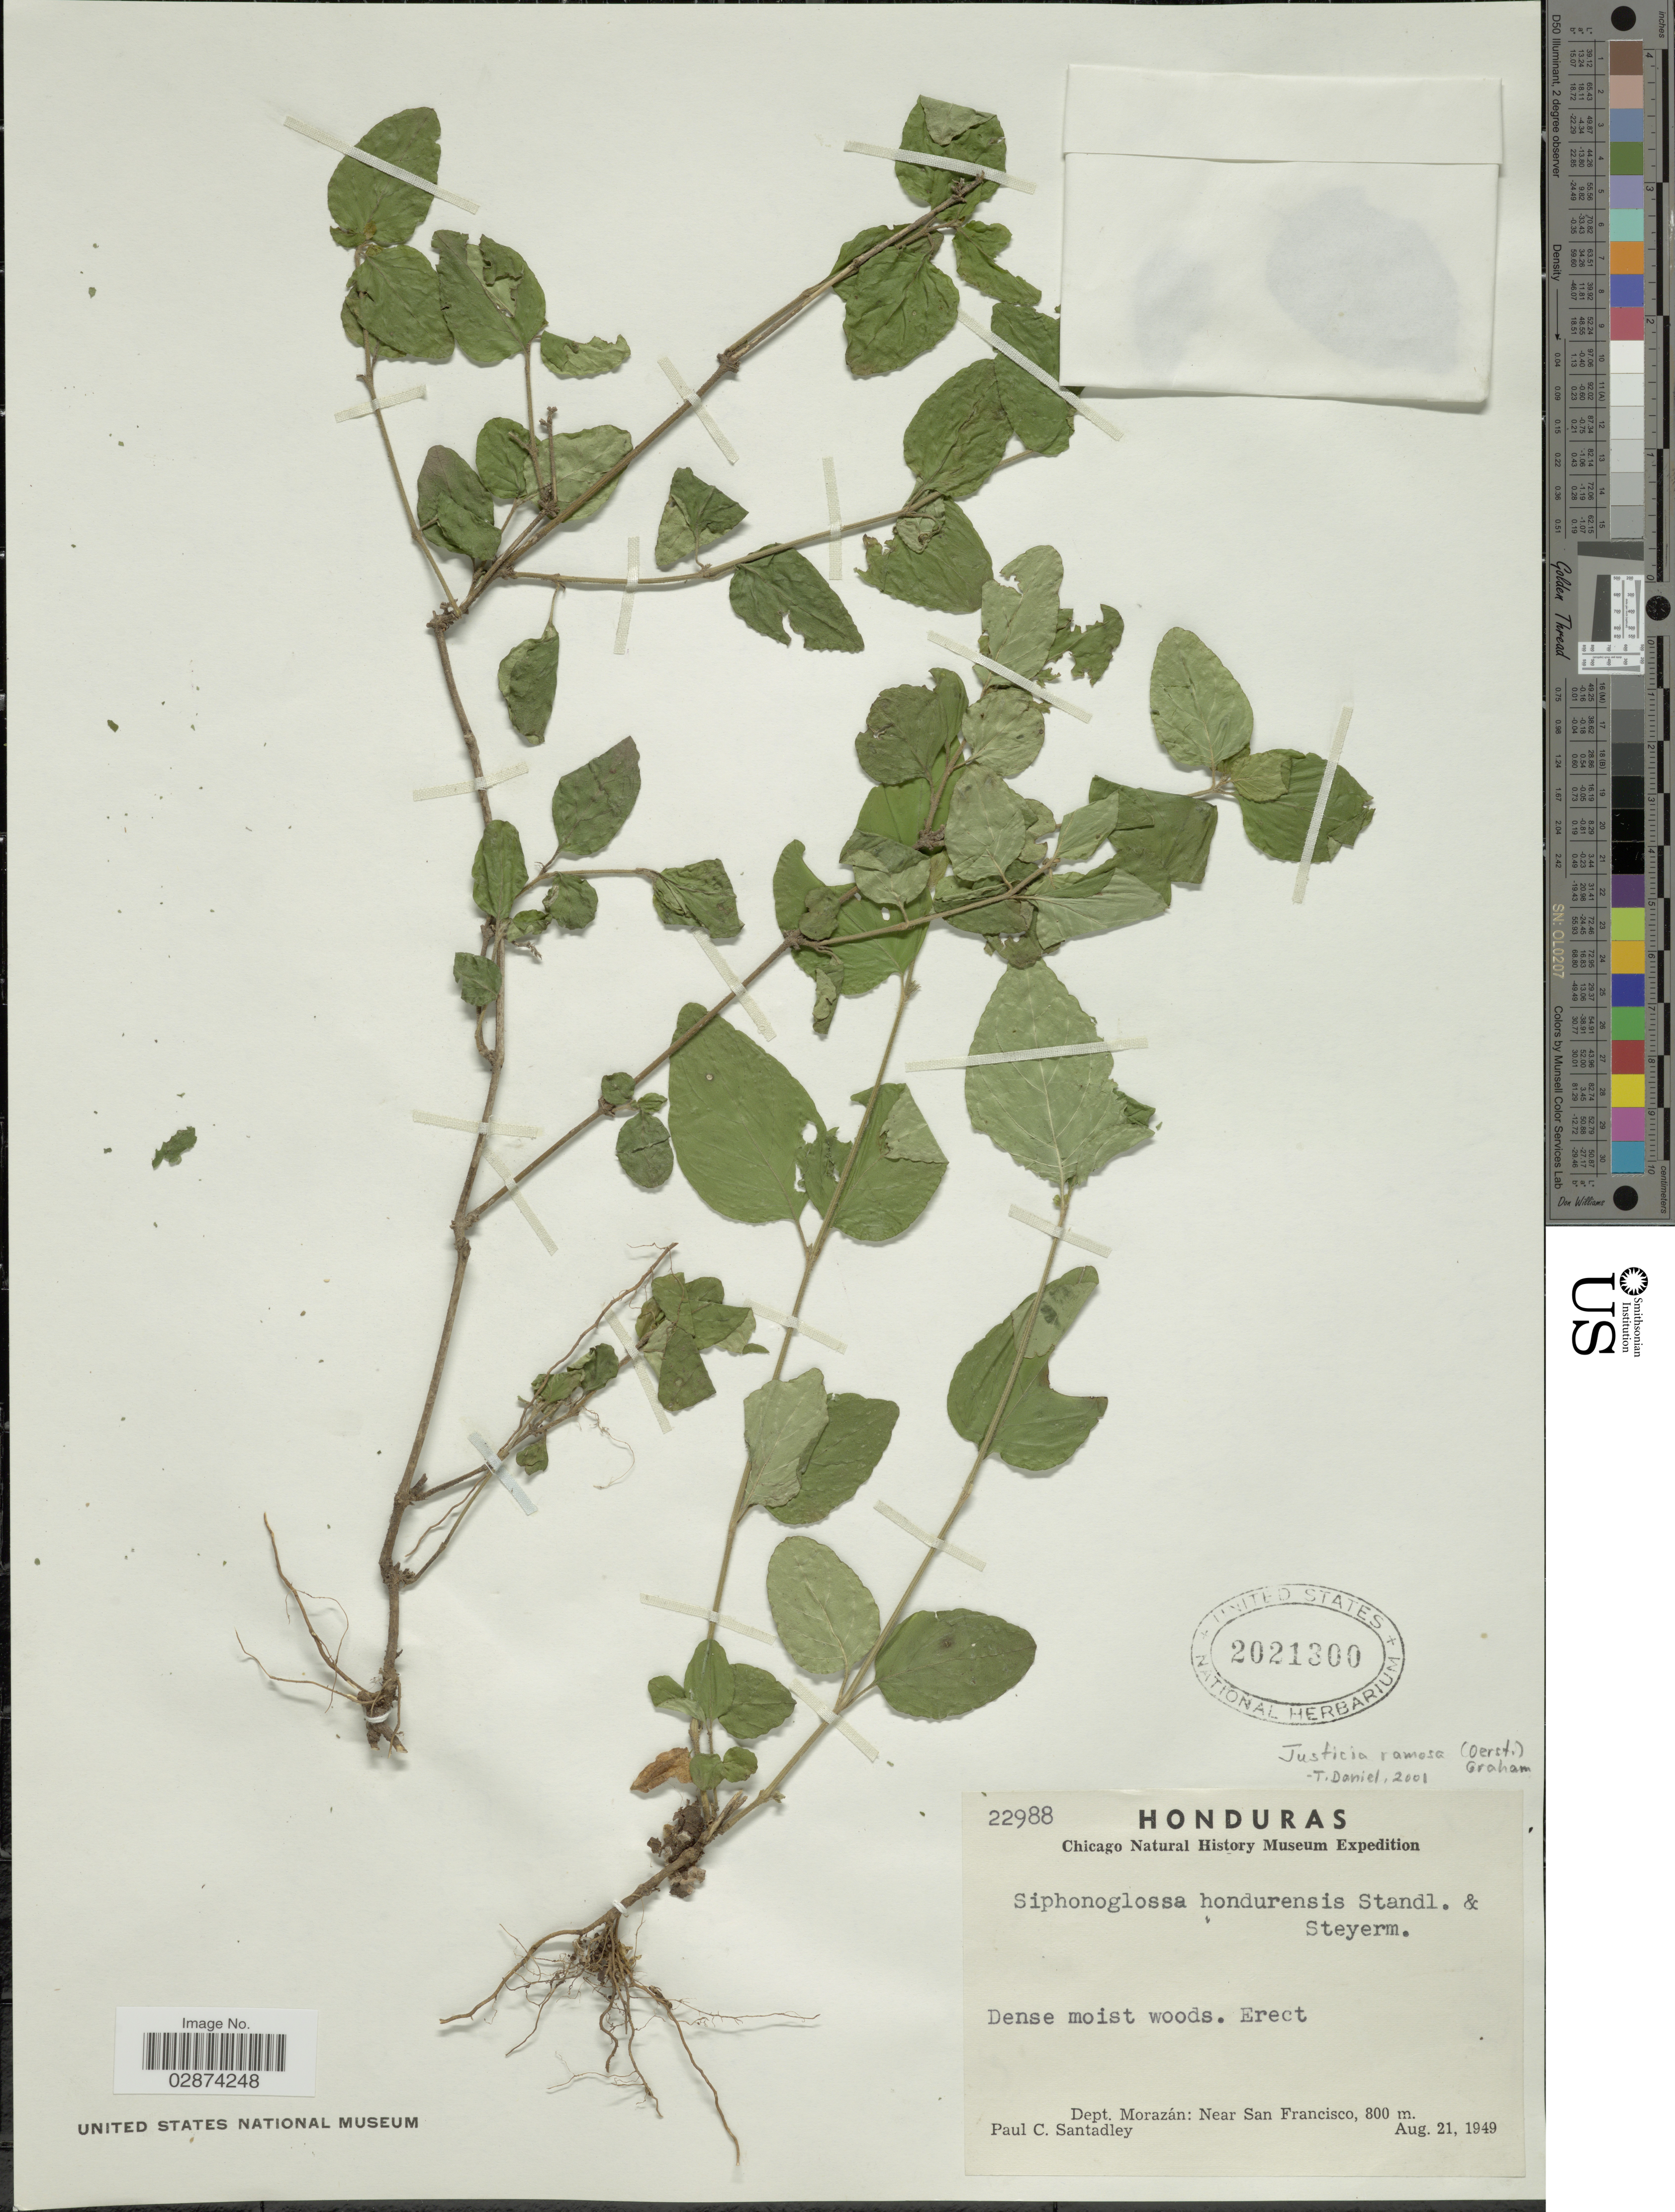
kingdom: Plantae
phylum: Tracheophyta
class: Magnoliopsida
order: Lamiales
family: Acanthaceae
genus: Justicia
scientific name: Justicia ramosa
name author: (Oerst.) V.A.W. Graham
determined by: Fisher, Amanda, (LOB), California State University, Long Beach (UNITED STATES)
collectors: P. C. Standley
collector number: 22988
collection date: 1949-08-21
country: Honduras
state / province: Fco. Morazán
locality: Dept. Morazán: Near San Francisco.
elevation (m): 800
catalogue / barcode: US 2021300